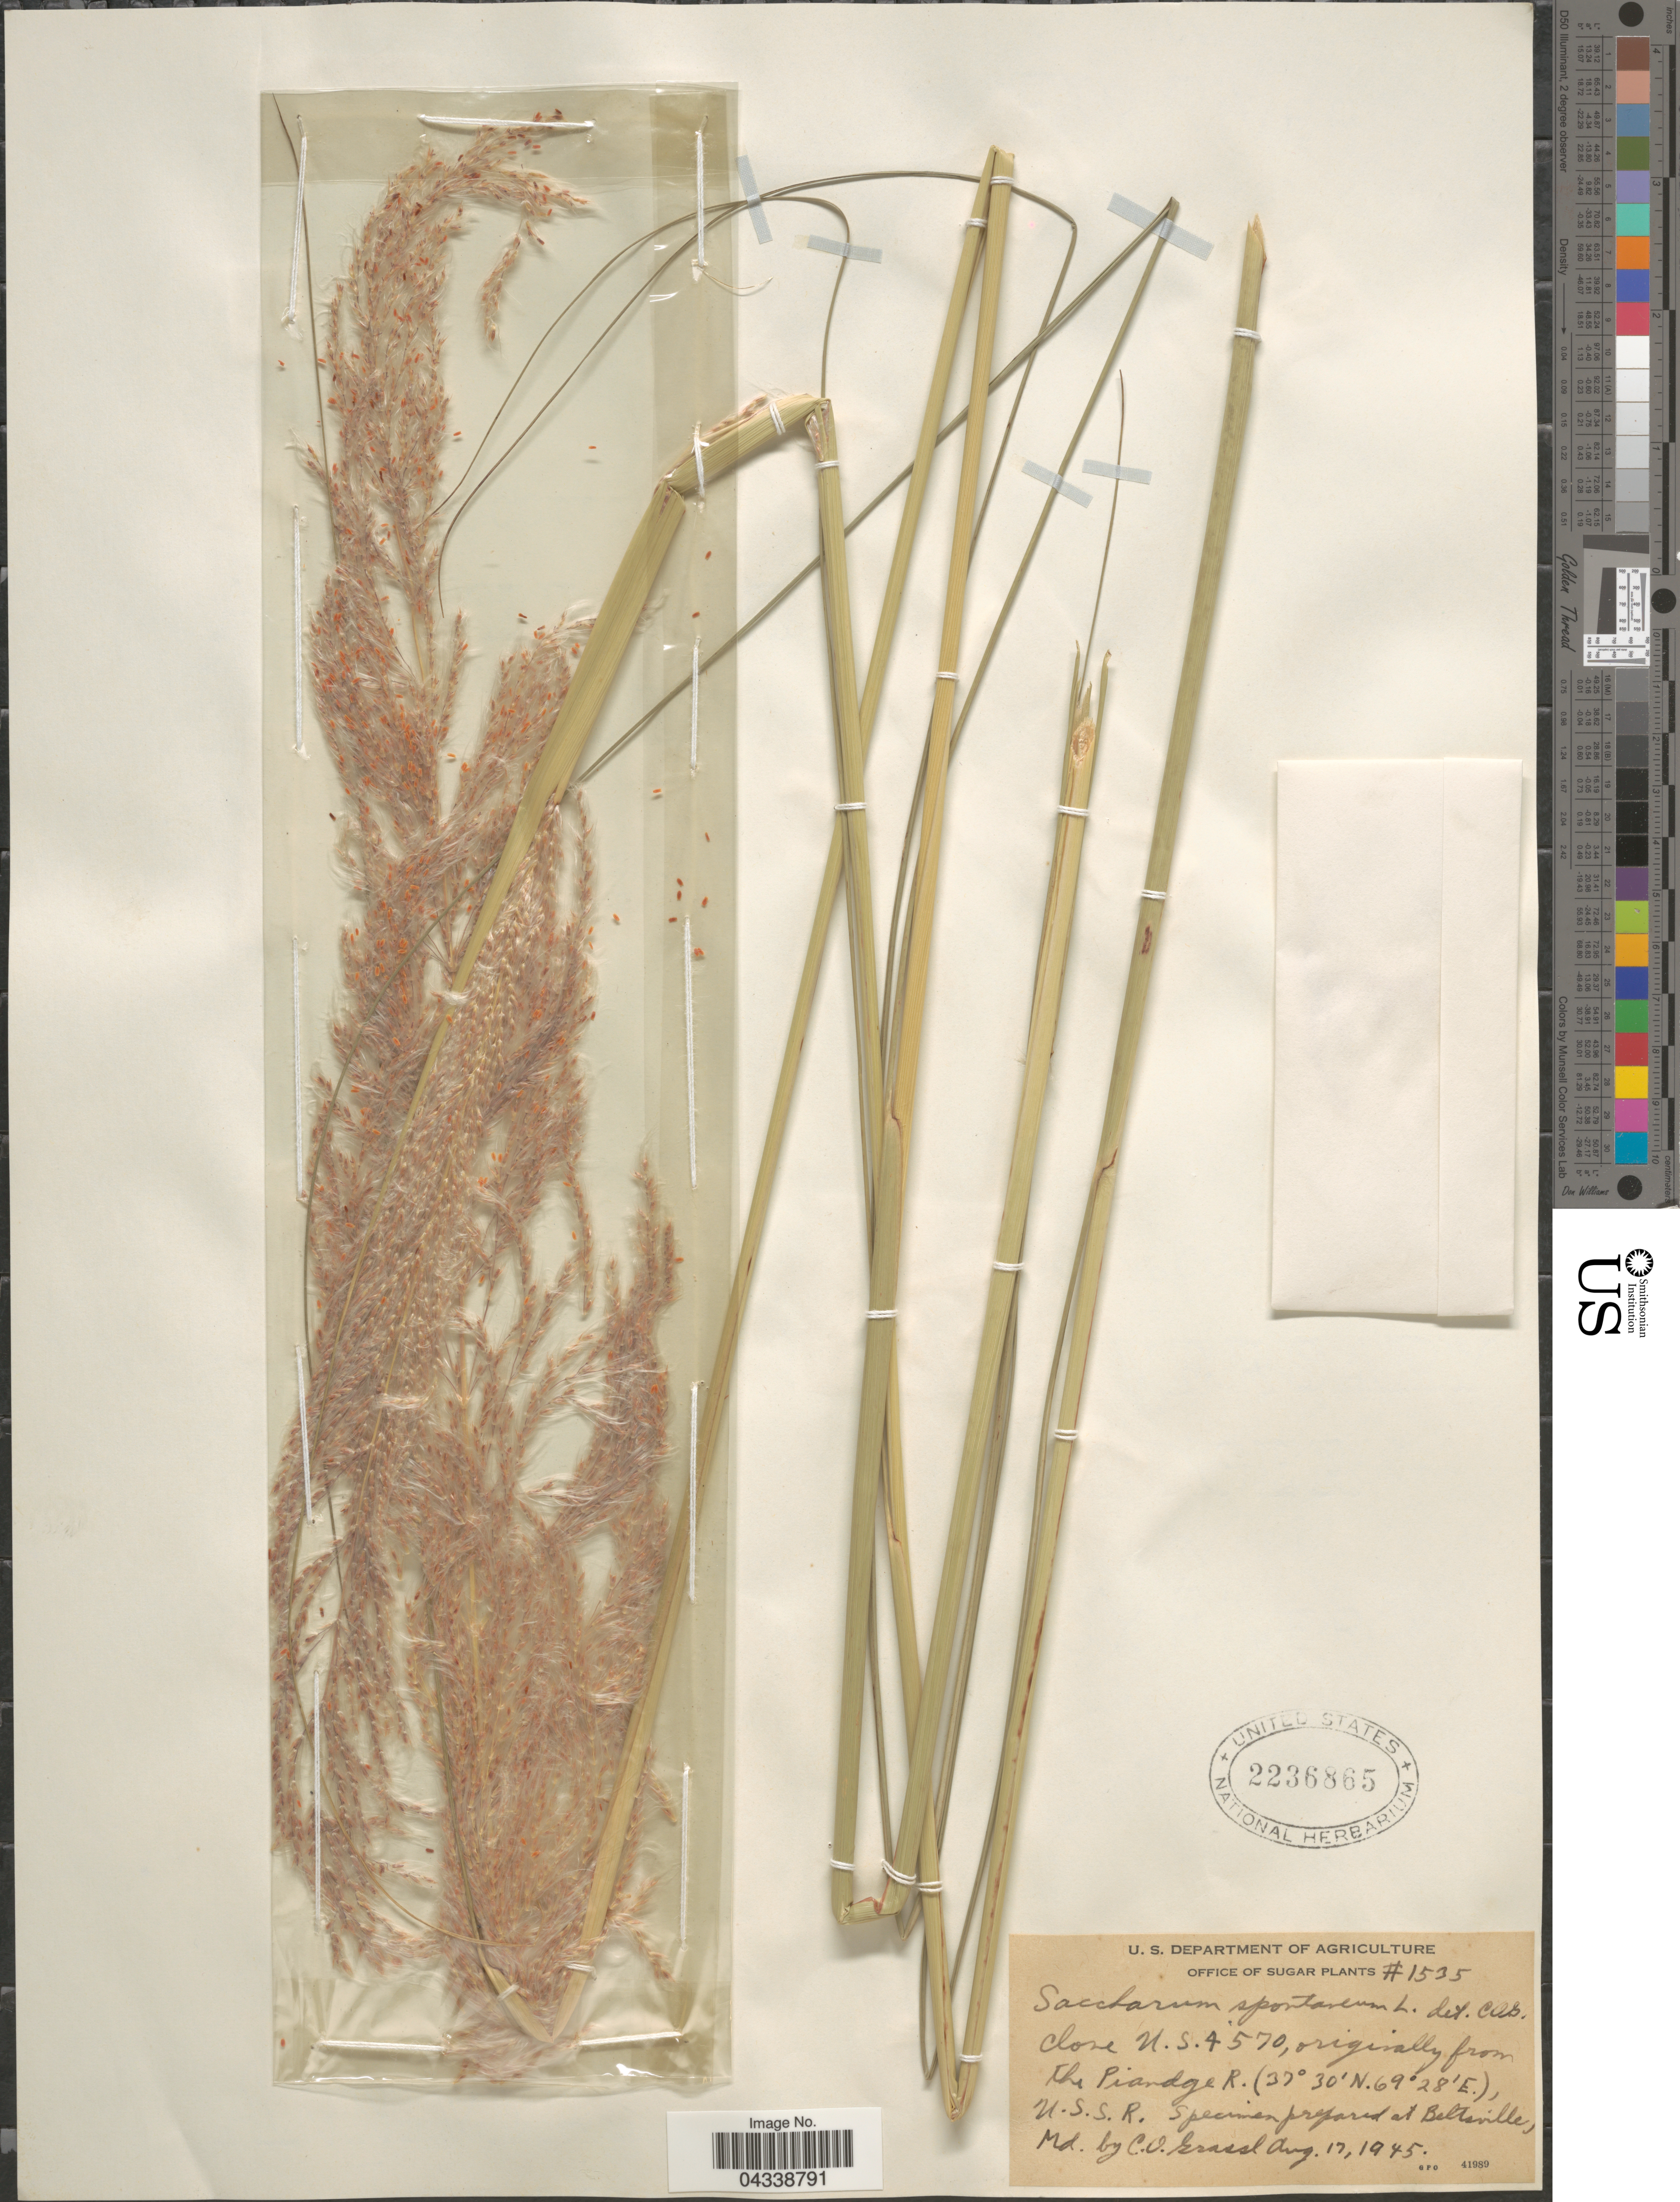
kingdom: Plantae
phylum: Tracheophyta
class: Liliopsida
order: Poales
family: Poaceae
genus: Saccharum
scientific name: Saccharum spontaneum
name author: L.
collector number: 1535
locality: U.S.4570. [unsure placement]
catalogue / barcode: US 2236865